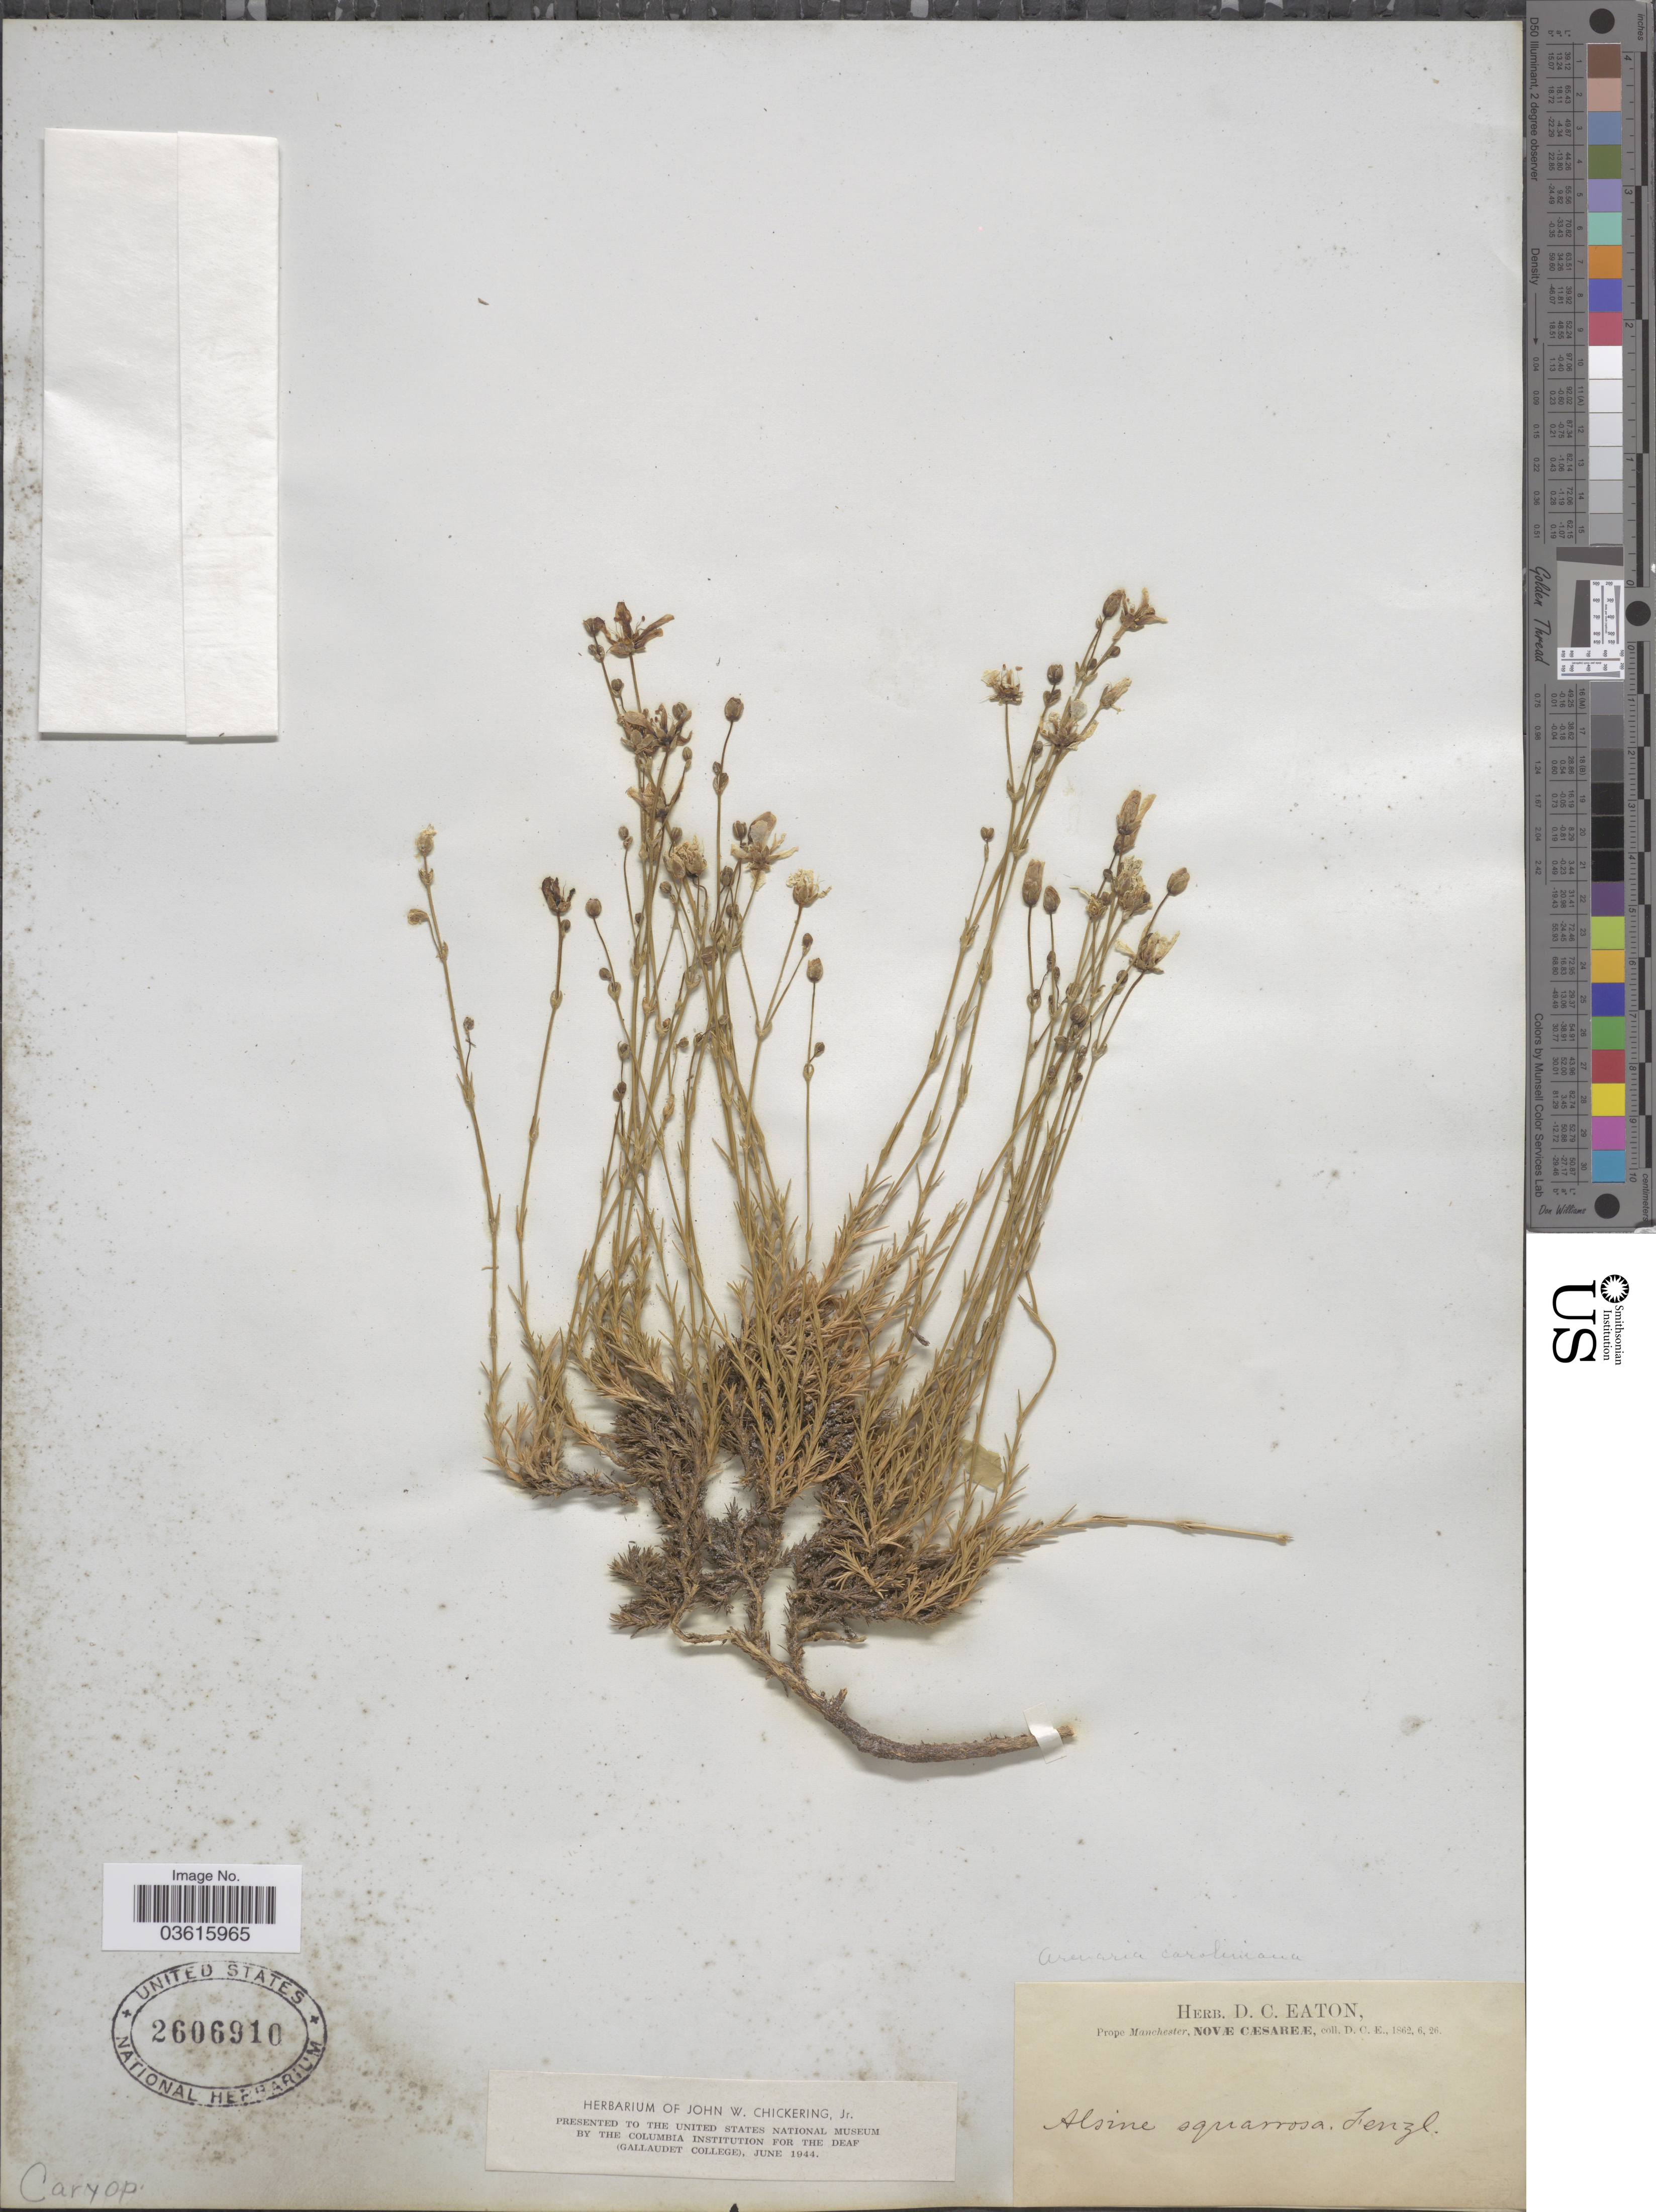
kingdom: Plantae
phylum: Tracheophyta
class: Magnoliopsida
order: Caryophyllales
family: Caryophyllaceae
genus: Minuartia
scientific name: Minuartia caroliniana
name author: (Walter) Mattf.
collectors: D. Eaton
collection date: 1862-06-26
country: United States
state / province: New Jersey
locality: Prope Manchester, Novæ Cæsareæ.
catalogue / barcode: US 2606910